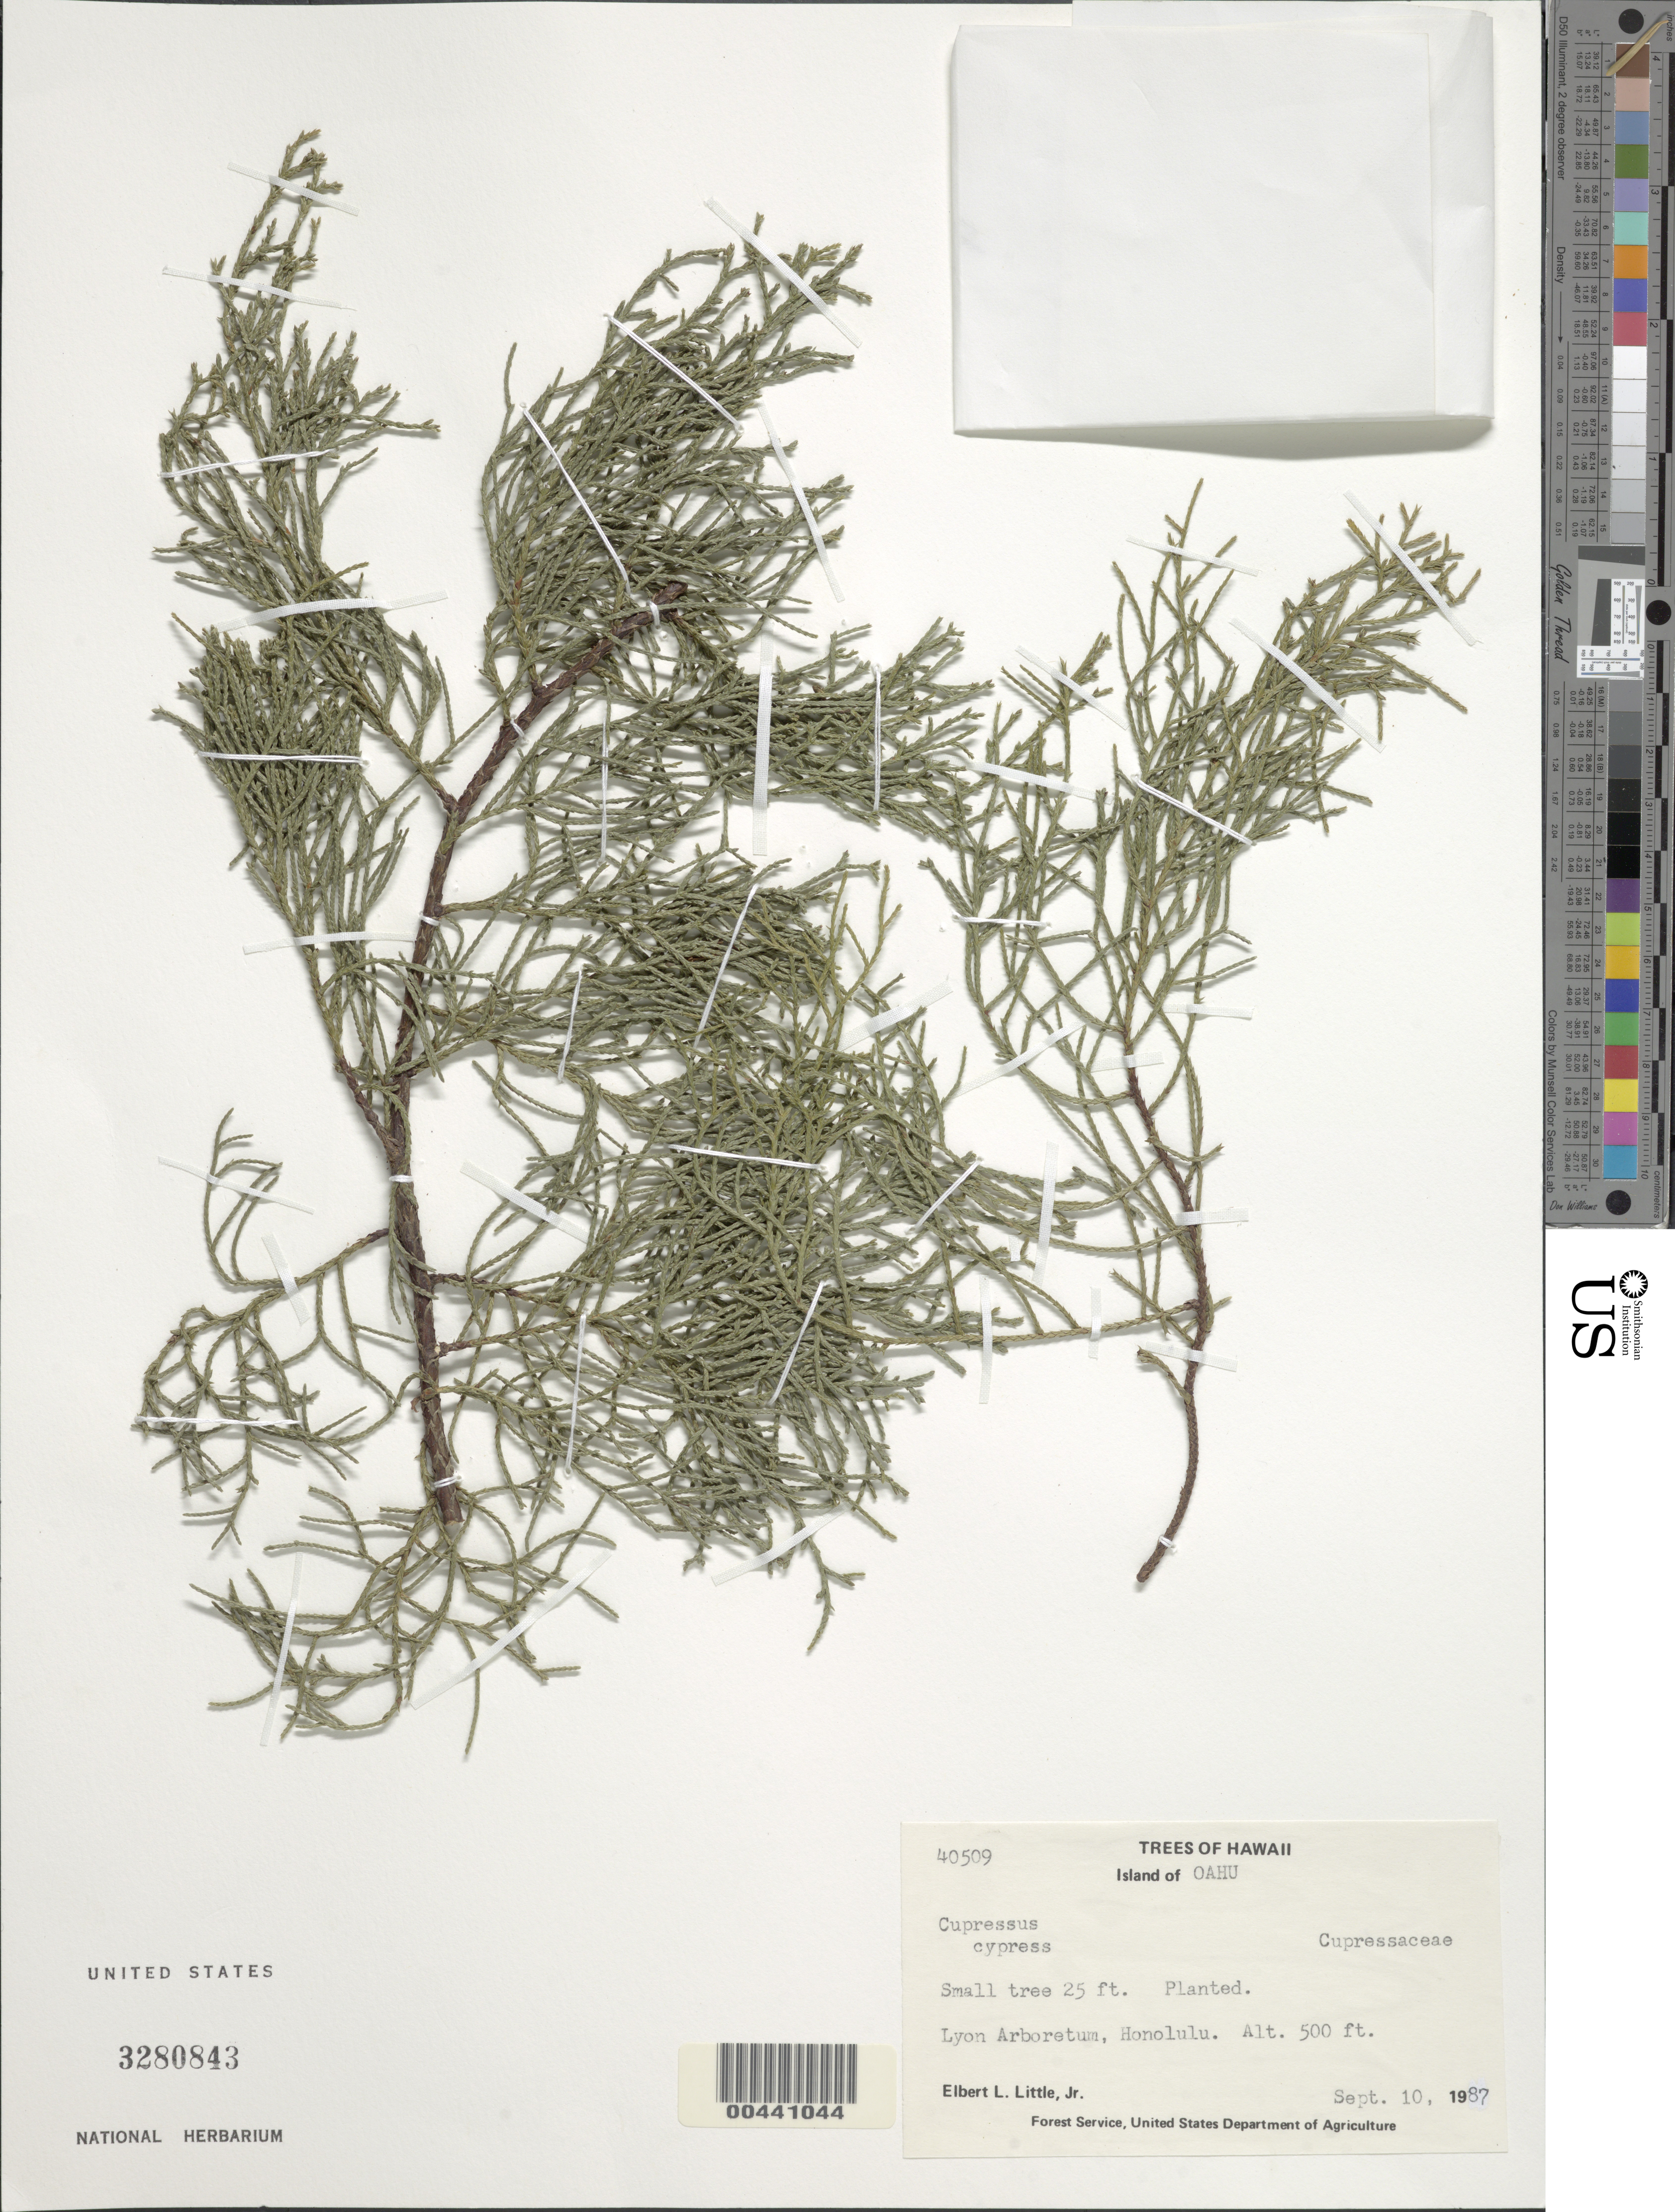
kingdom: Plantae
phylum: Tracheophyta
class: Pinopsida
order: Pinales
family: Cupressaceae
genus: Hesperocyparis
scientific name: Hesperocyparis sp.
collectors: E. L. Little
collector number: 40509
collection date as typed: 10 Sep 1987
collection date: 1987-09-10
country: United States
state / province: Hawaii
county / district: Honolulu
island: Oahu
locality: H.L. Lyon Arboretum, Honolulu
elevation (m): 152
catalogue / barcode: US 3280843